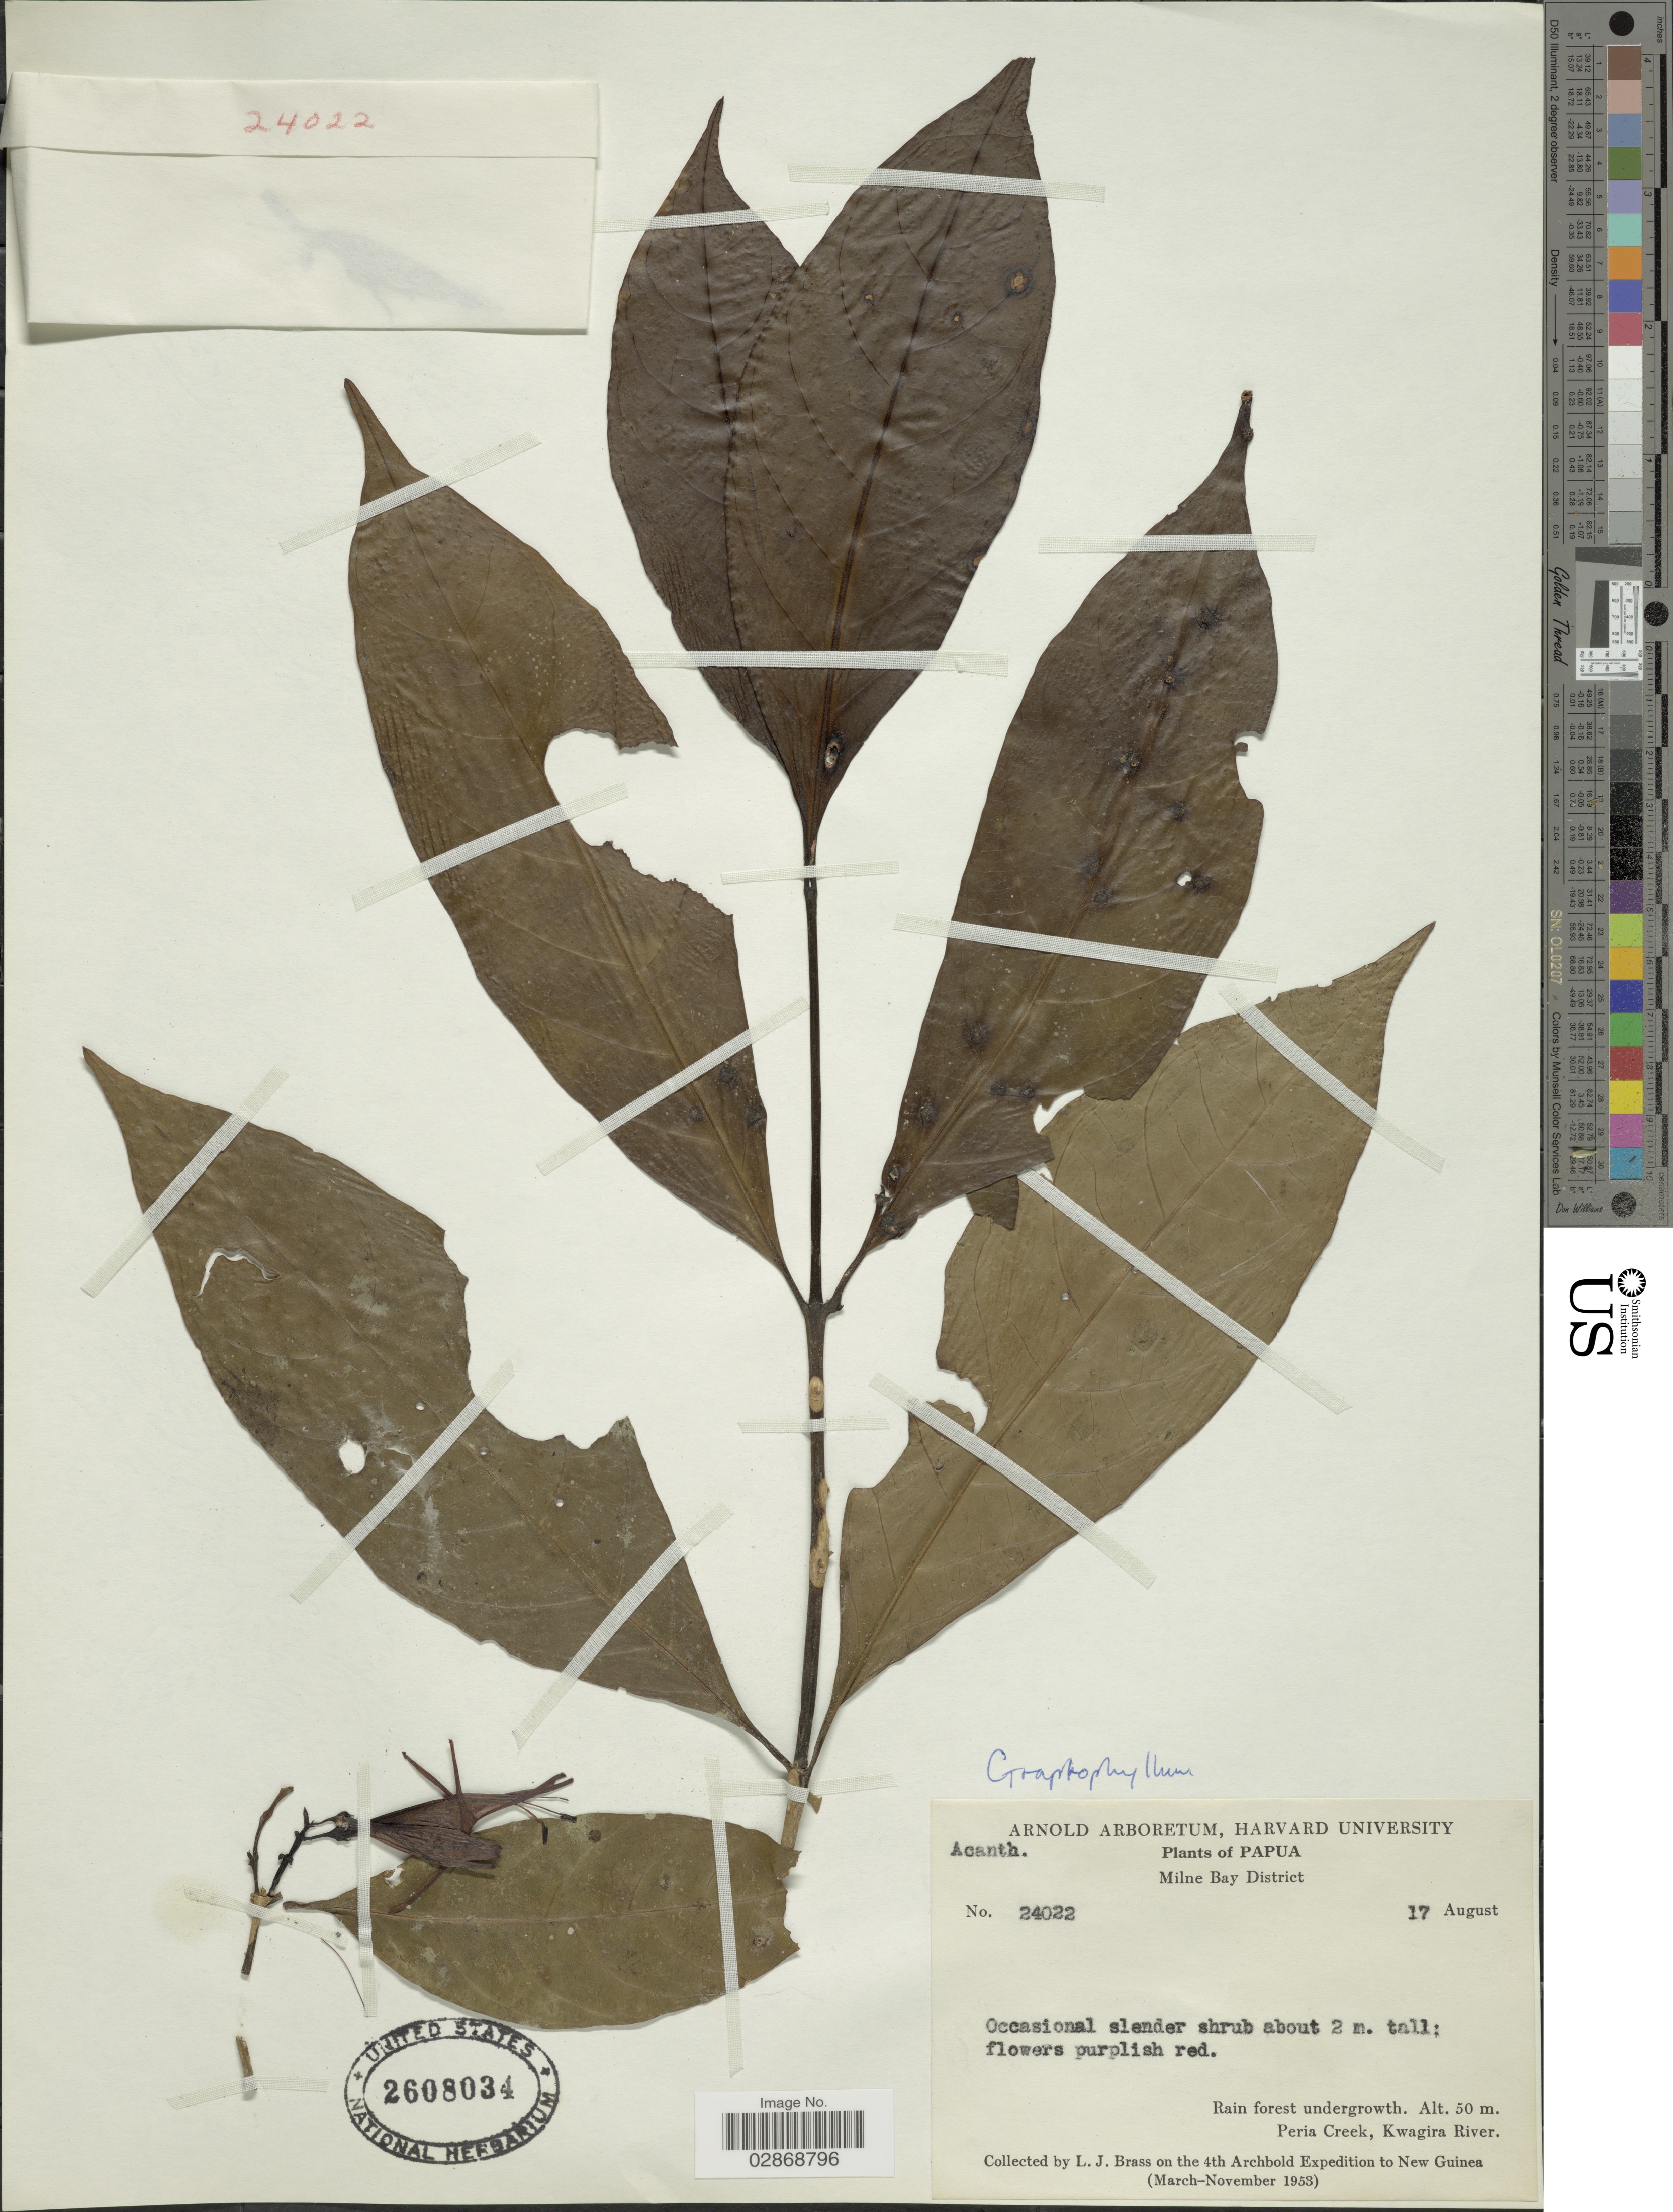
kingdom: Plantae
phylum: Tracheophyta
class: Magnoliopsida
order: Lamiales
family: Acanthaceae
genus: Graptophyllum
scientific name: Graptophyllum sp.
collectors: L. J. Brass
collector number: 24022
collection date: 1953-08-17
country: Papua New Guinea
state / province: Milne Bay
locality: Papua. New Guinea. Milne Bay District. Peria Creek, Kwagira River.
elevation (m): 50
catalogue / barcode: US 2608034